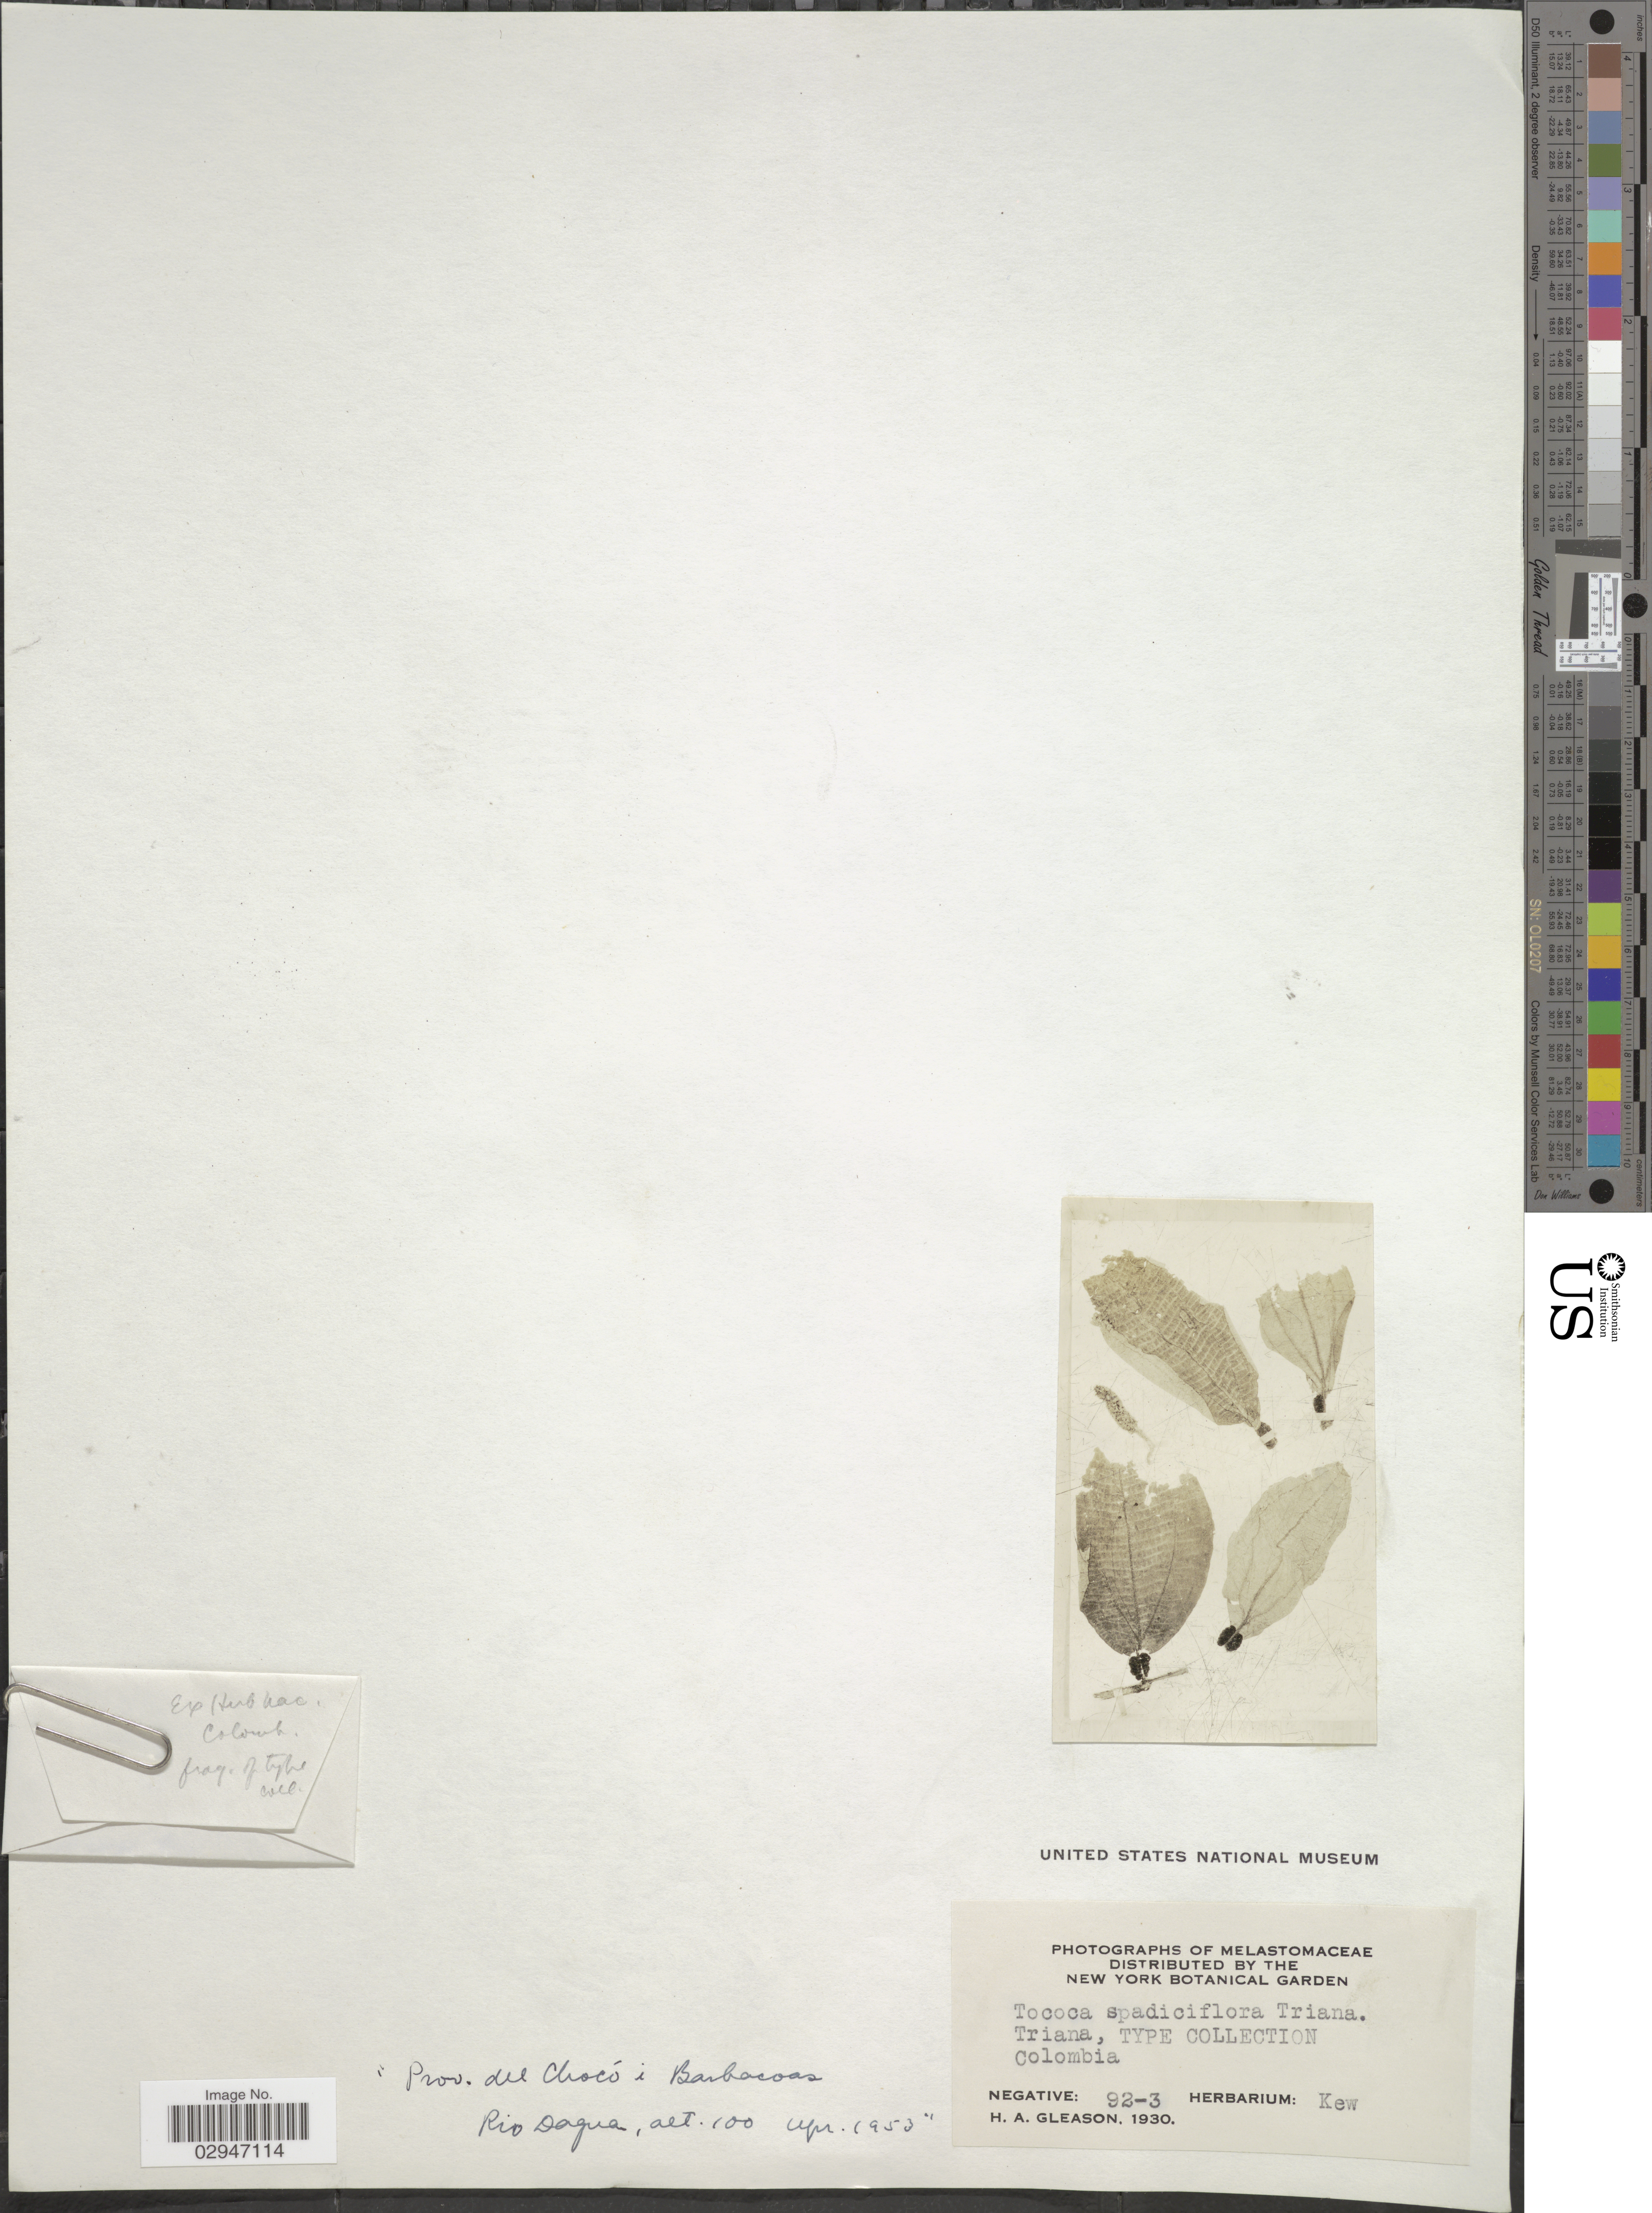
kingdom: Plantae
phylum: Tracheophyta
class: Magnoliopsida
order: Myrtales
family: Melastomataceae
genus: Tococa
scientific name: Tococa spadiciflora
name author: Triana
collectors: Triana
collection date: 1953-04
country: Colombia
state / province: Chocó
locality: Barbacoas. Rio Dagua.